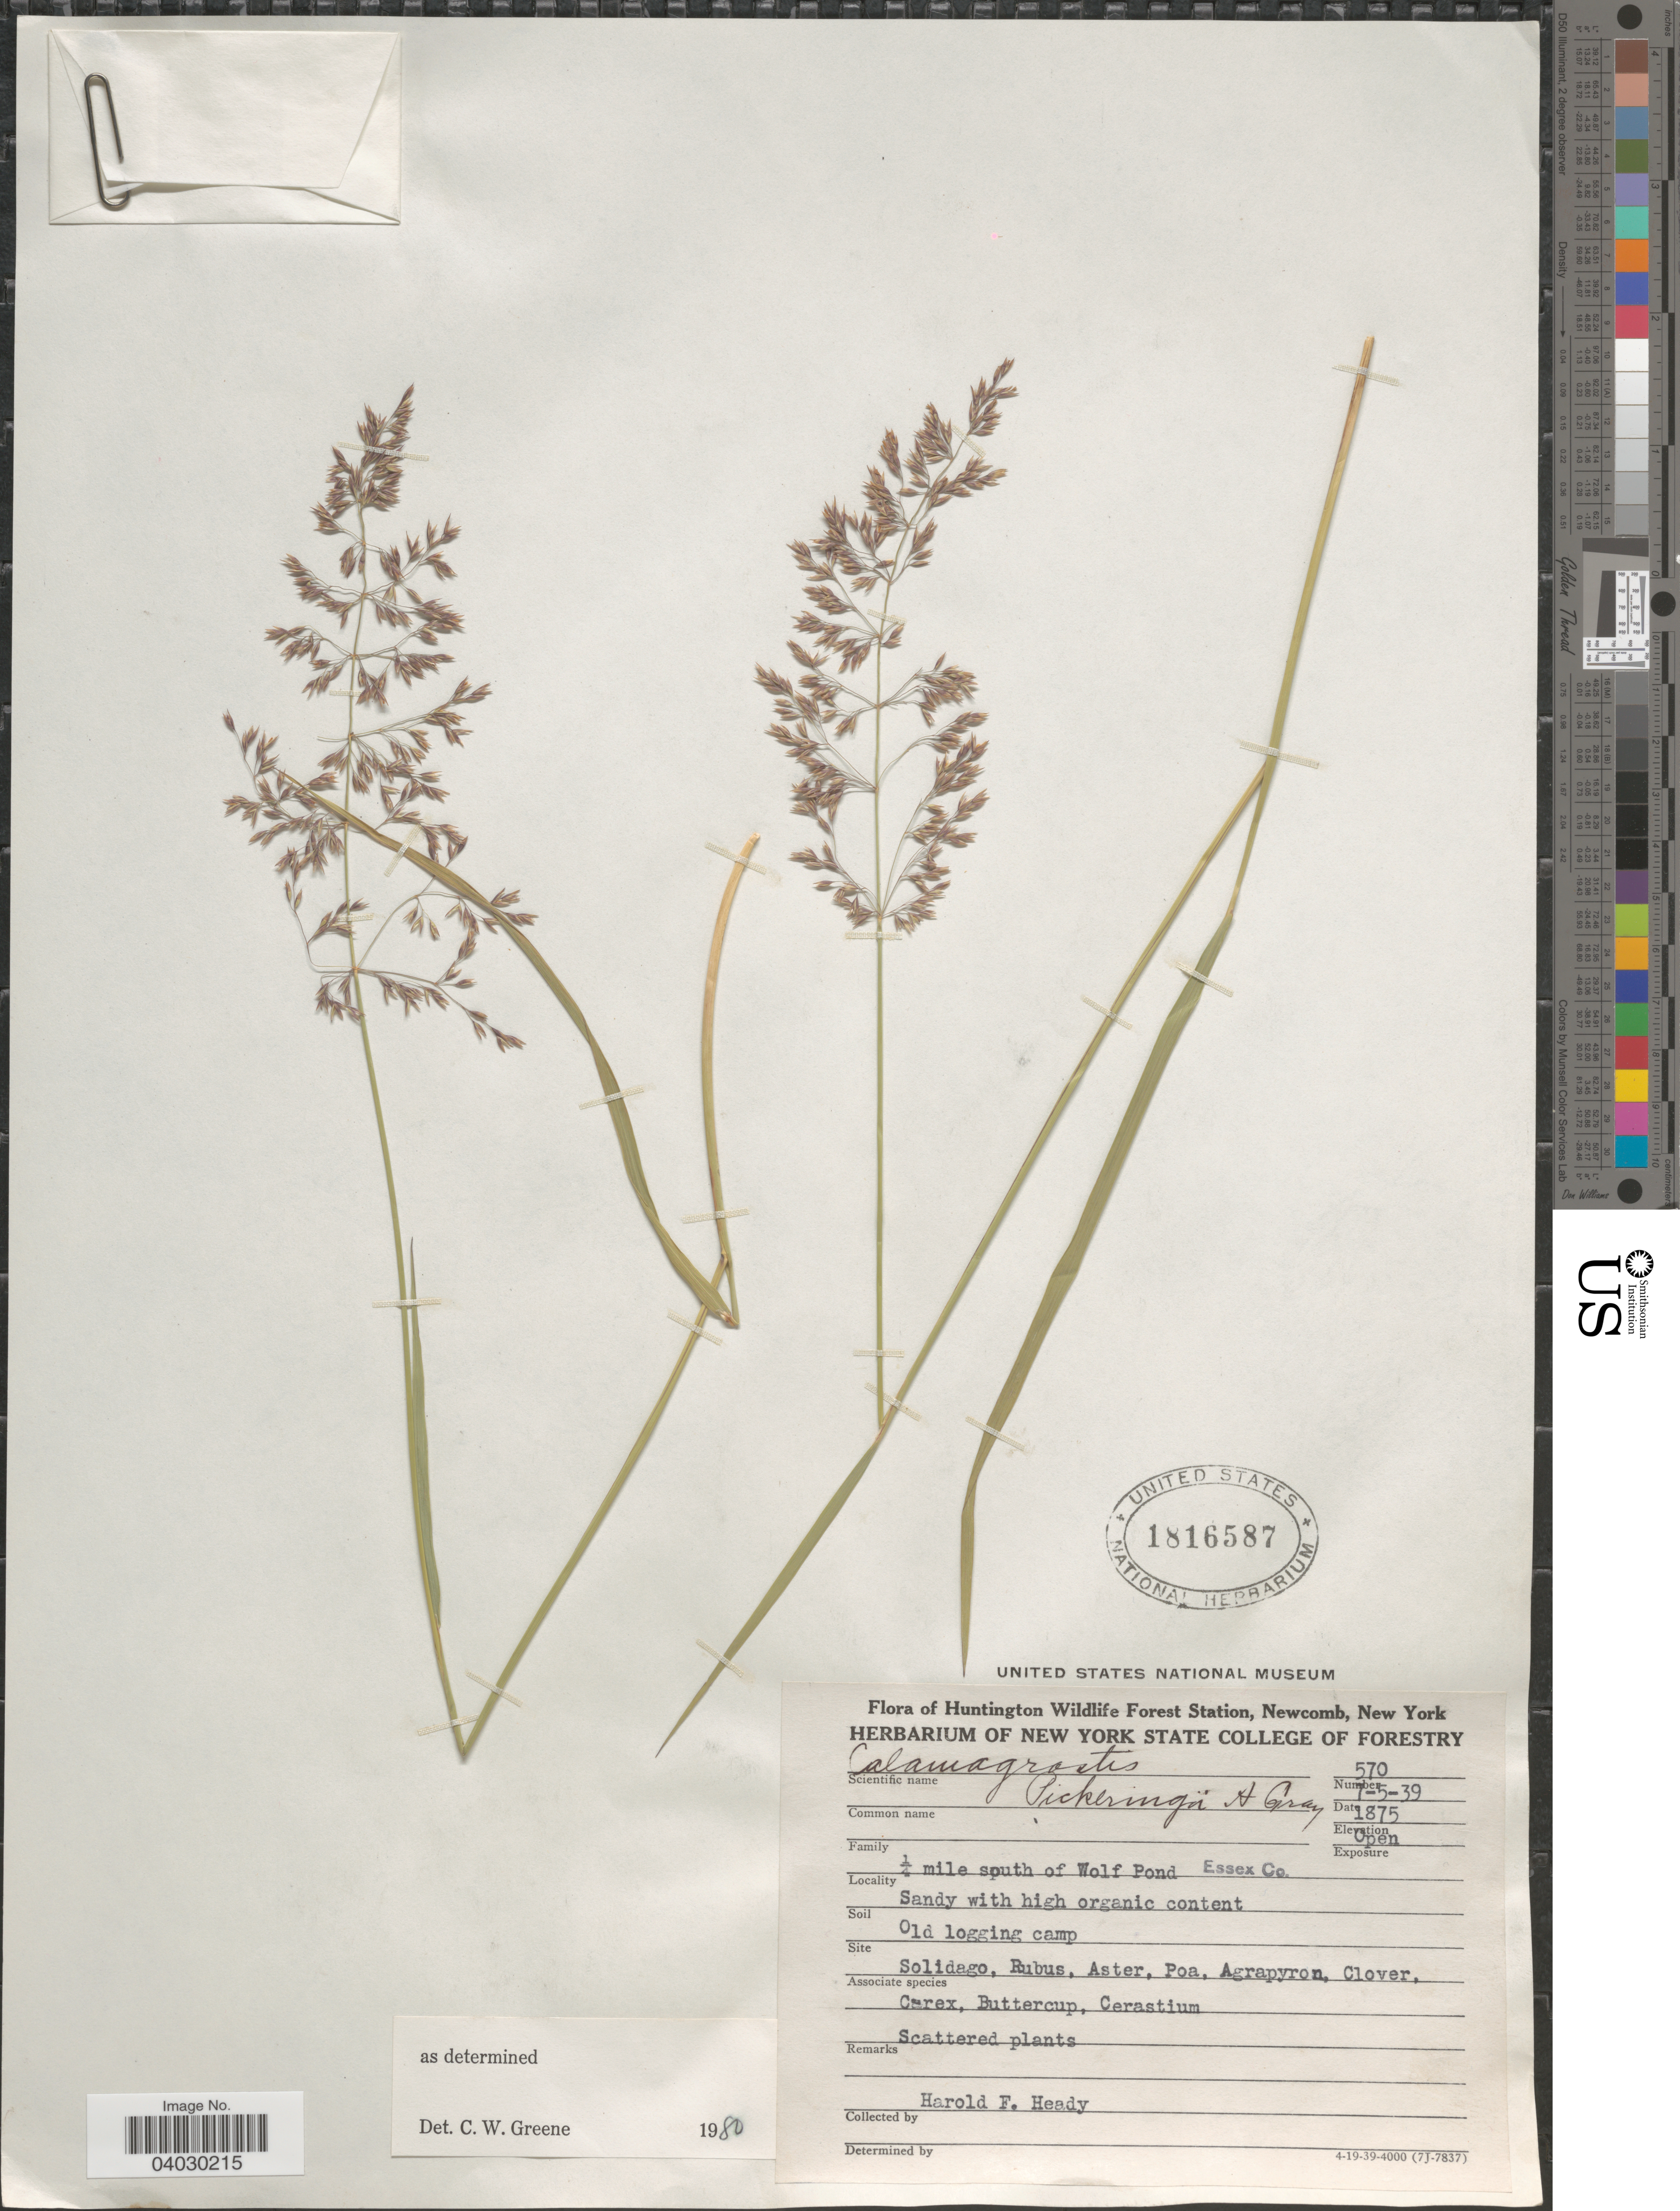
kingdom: Plantae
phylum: Tracheophyta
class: Liliopsida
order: Poales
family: Poaceae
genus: Calamagrostis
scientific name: Calamagrostis pickeringii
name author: A. Gray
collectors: H. Heady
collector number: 570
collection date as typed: Transcribed d/m/y: 5/7/39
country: United States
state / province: New York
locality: Huntington Wildlife Forest Station, Newcomb. ¼ mile south of Wolf Pond. Essex Co. Site Old logging camp.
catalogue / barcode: US 1816587